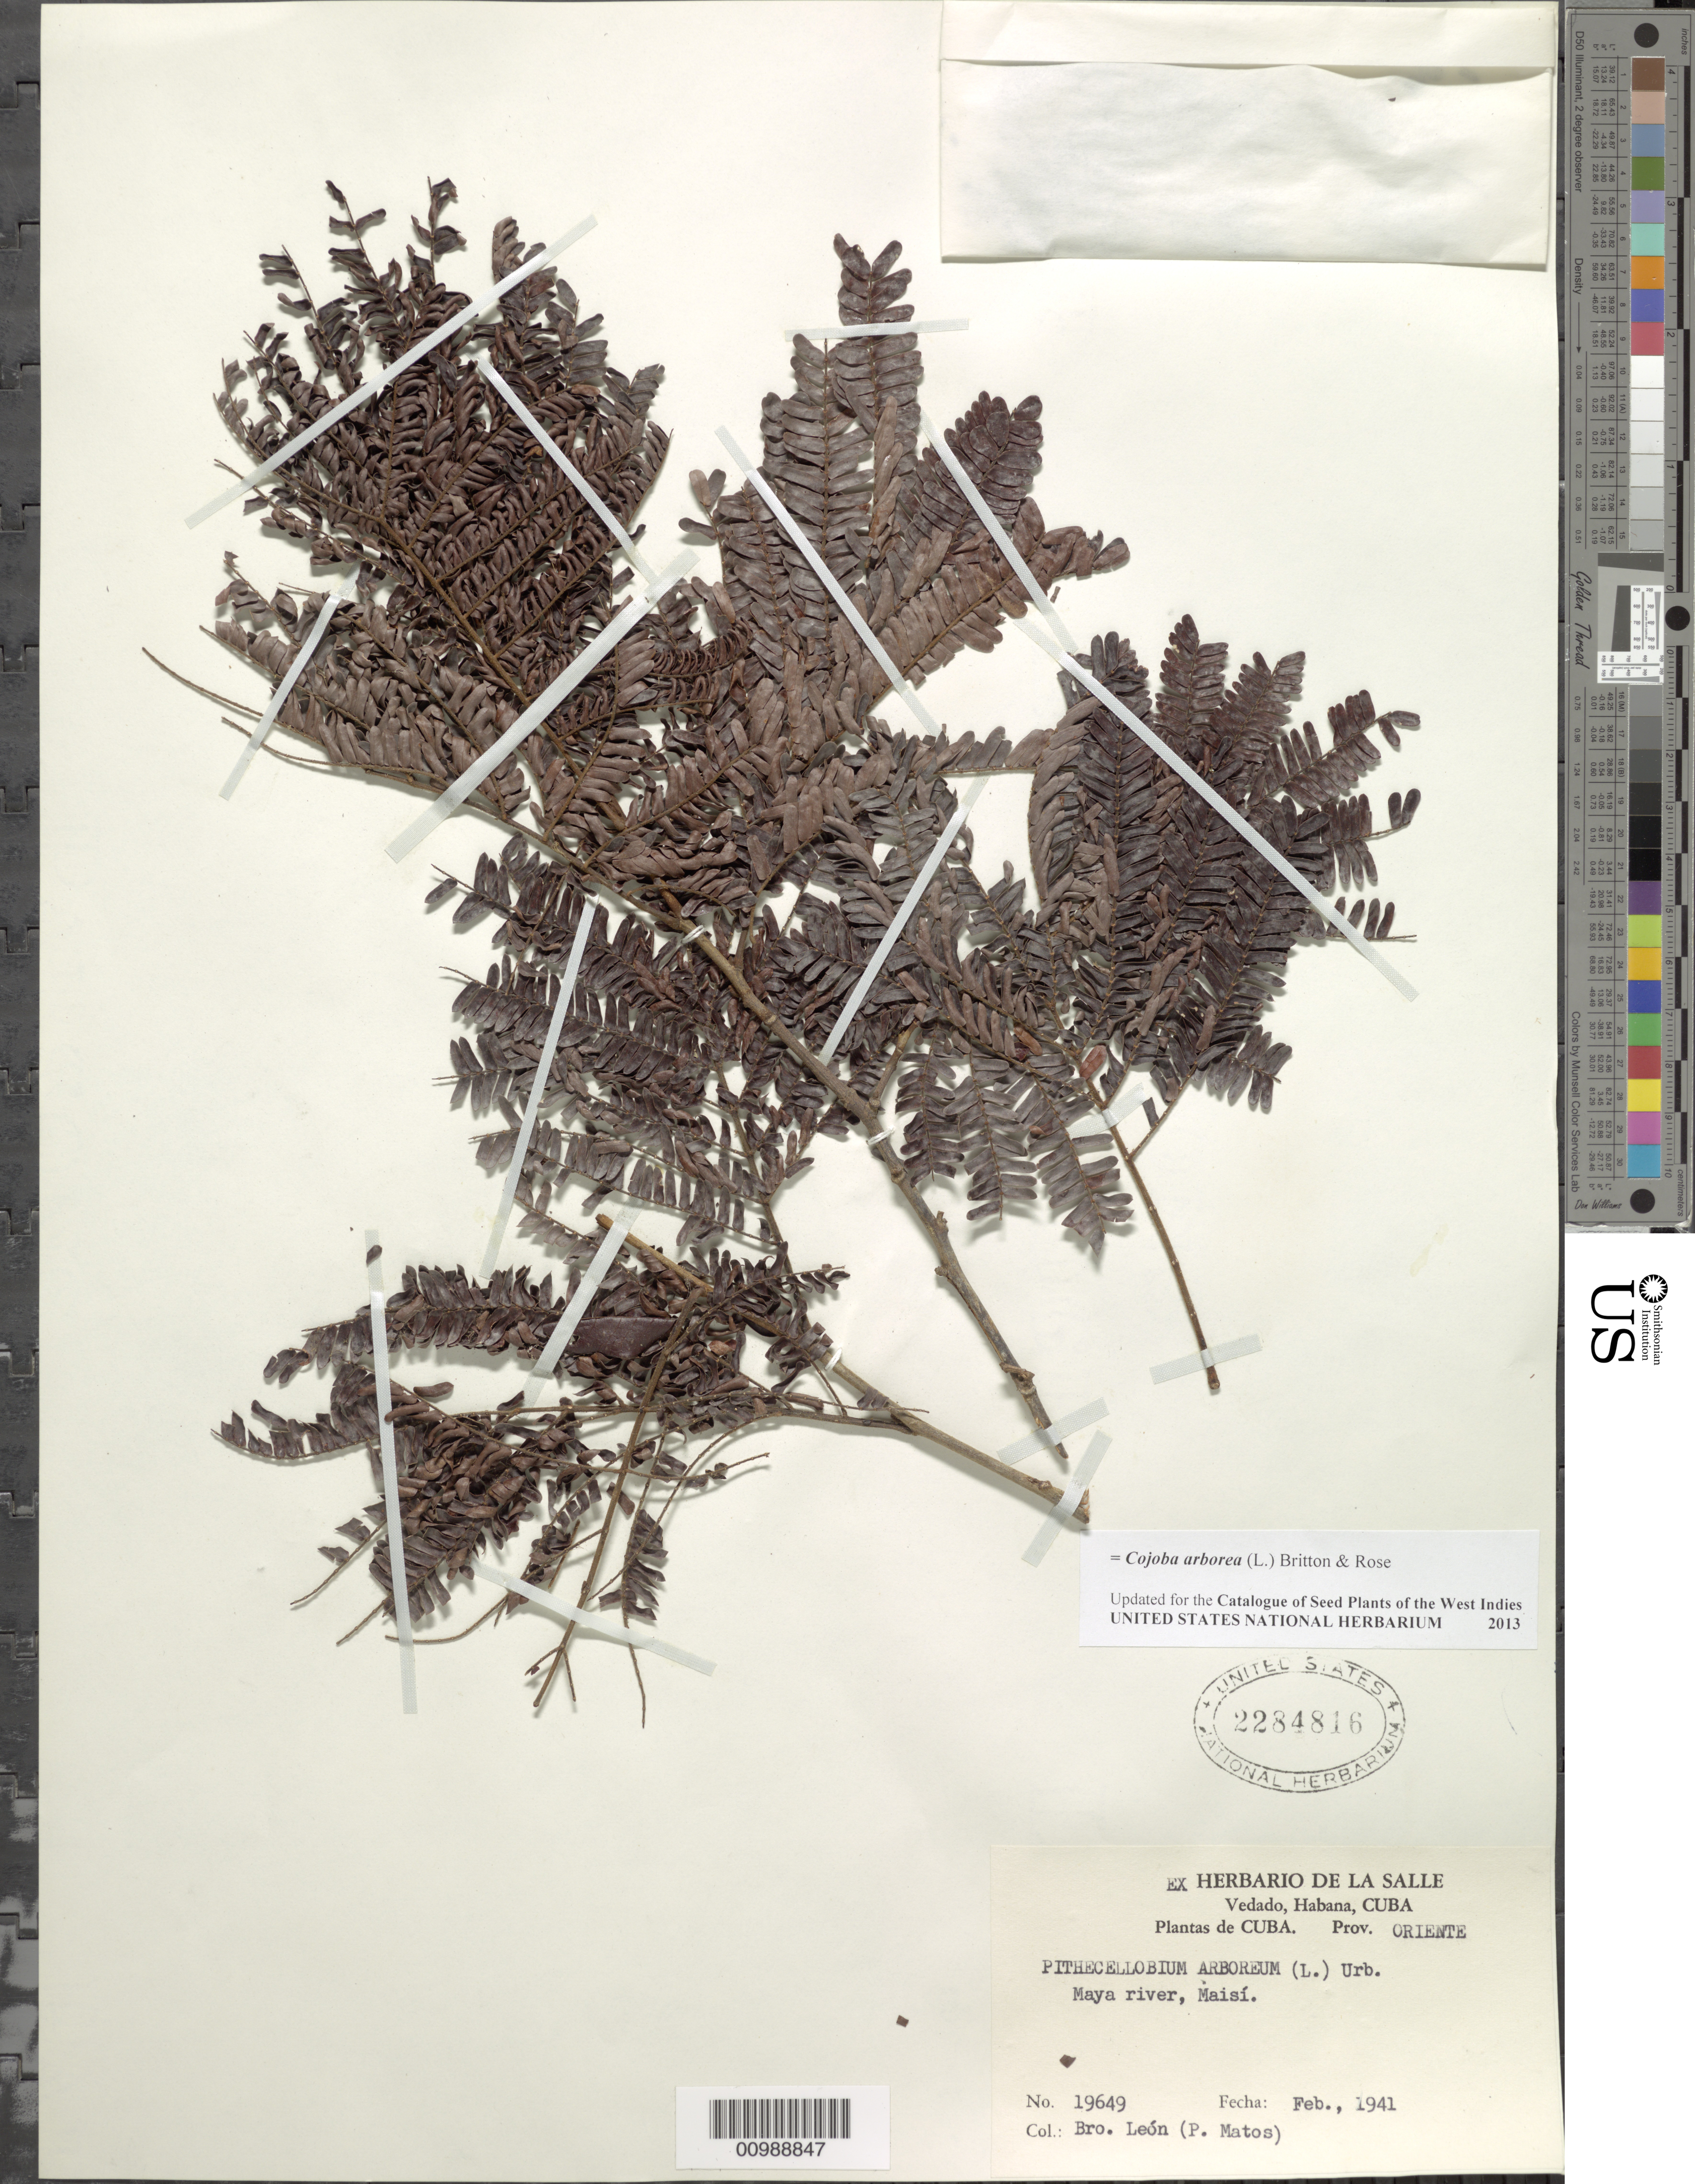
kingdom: Plantae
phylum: Tracheophyta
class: Magnoliopsida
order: Fabales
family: Fabaceae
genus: Cojoba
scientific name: Cojoba arborea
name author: (L.) Britton & Rose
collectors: Bro. León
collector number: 19649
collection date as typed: Feb 1941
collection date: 1941-02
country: Cuba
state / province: Oriente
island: Cuba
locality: Maya River; Maisi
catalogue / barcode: US 2284816